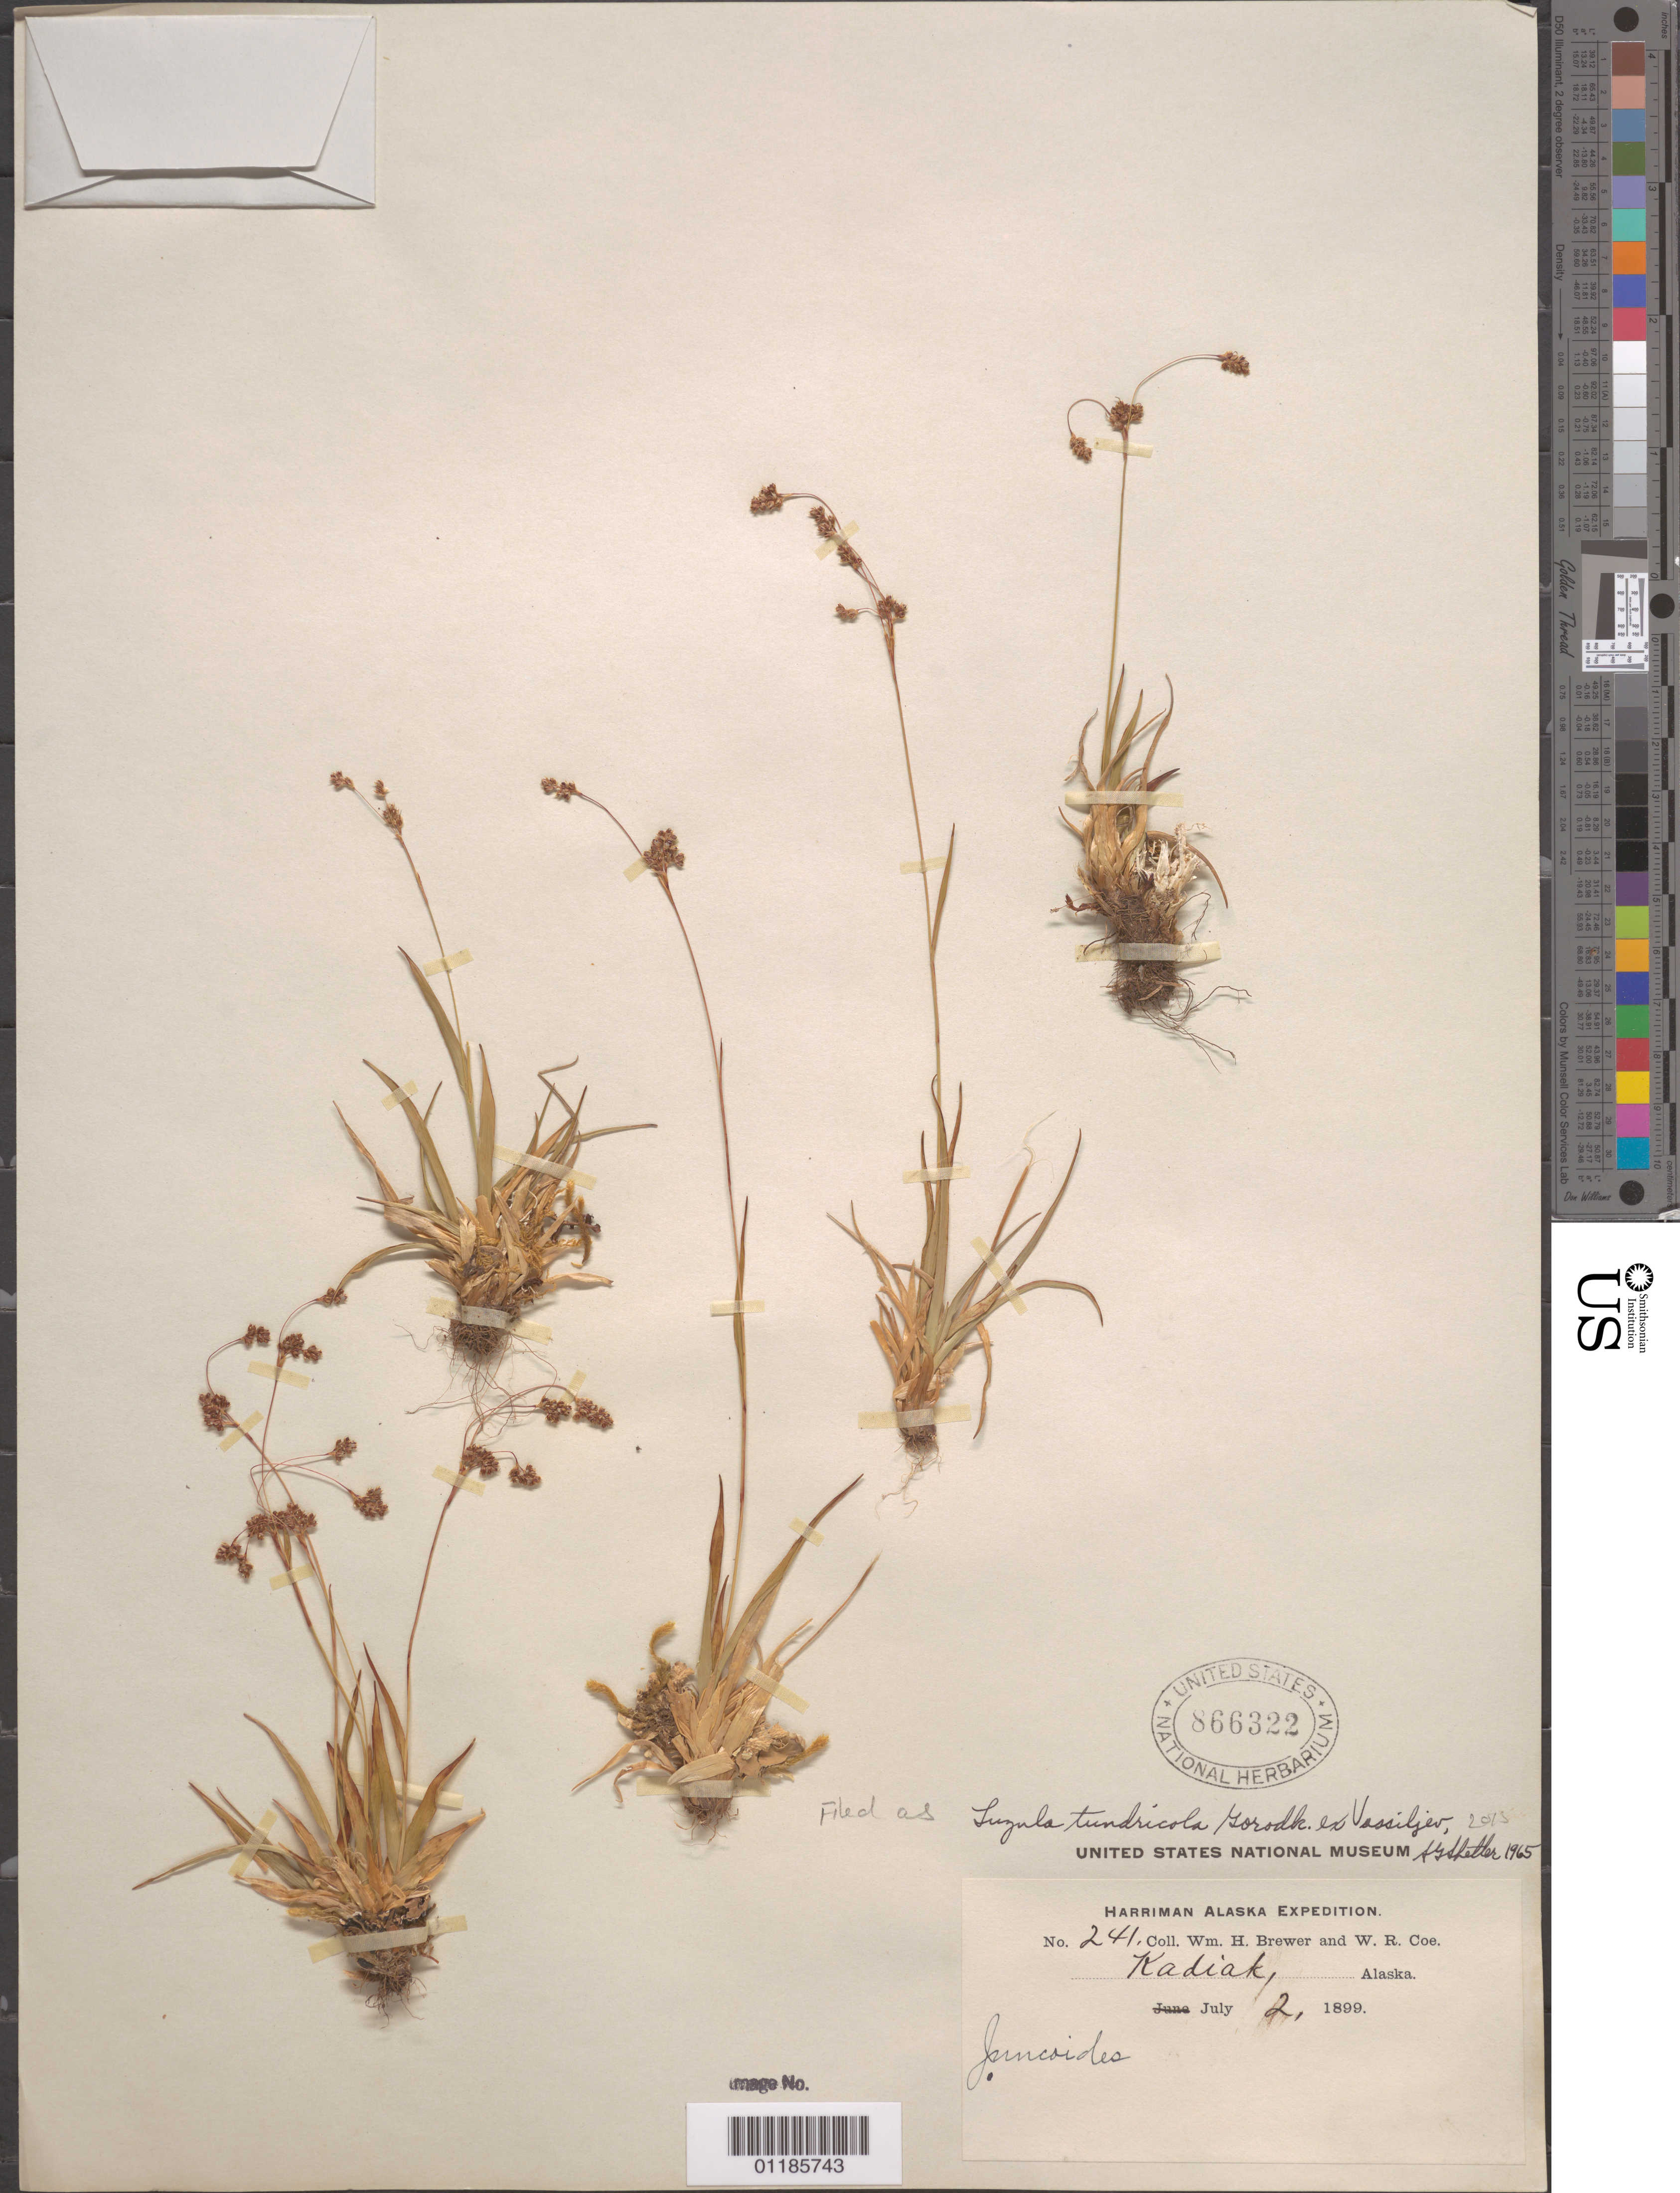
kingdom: Plantae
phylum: Tracheophyta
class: Liliopsida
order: Poales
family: Juncaceae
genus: Luzula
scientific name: Luzula tundricola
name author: (Gorodkov) V. Vassil.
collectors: W. H. Brewer & W. Coe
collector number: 241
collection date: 1899-07-02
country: United States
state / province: Alaska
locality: Kadiak.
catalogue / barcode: US 866322